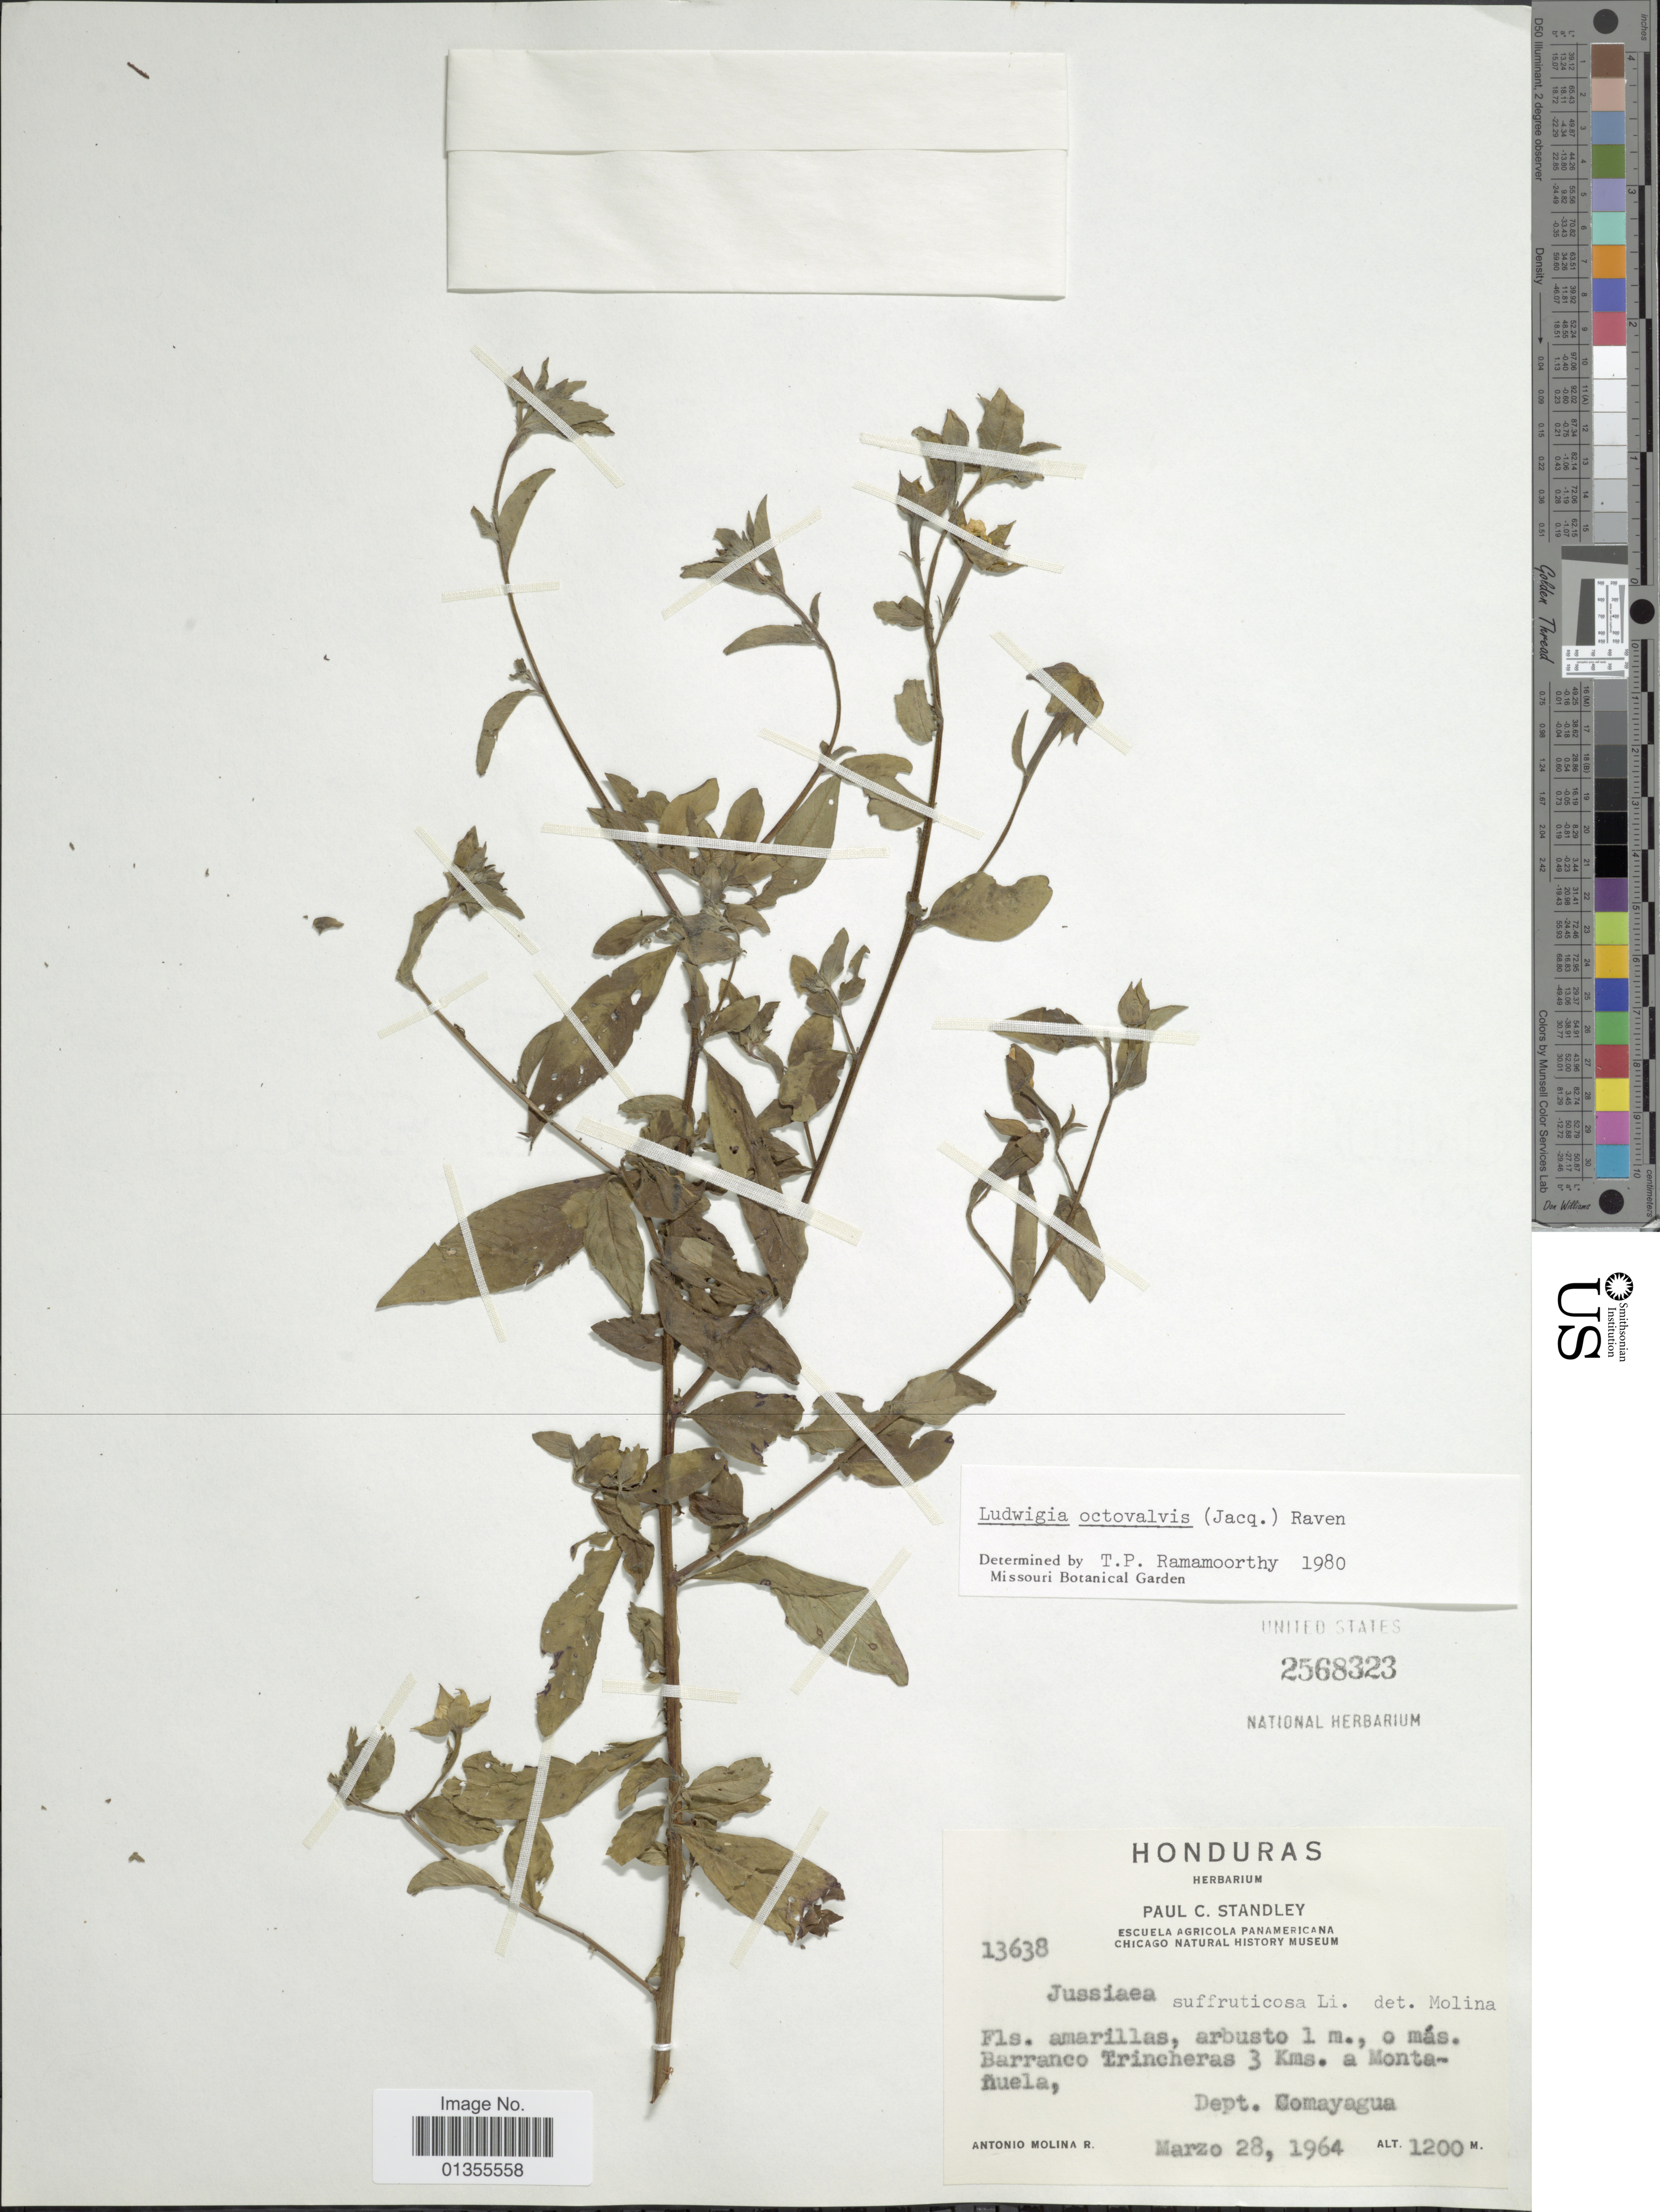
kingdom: Plantae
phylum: Tracheophyta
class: Magnoliopsida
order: Myrtales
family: Onagraceae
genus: Ludwigia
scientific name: Ludwigia octovalvis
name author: (Jacq.) P.H. Raven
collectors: A. Molina R.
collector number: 13638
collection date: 1964-03-28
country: Honduras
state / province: Comayagua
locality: Barranco Trincheras 3 Kms. a Montafuela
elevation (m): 1200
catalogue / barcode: US 2568323